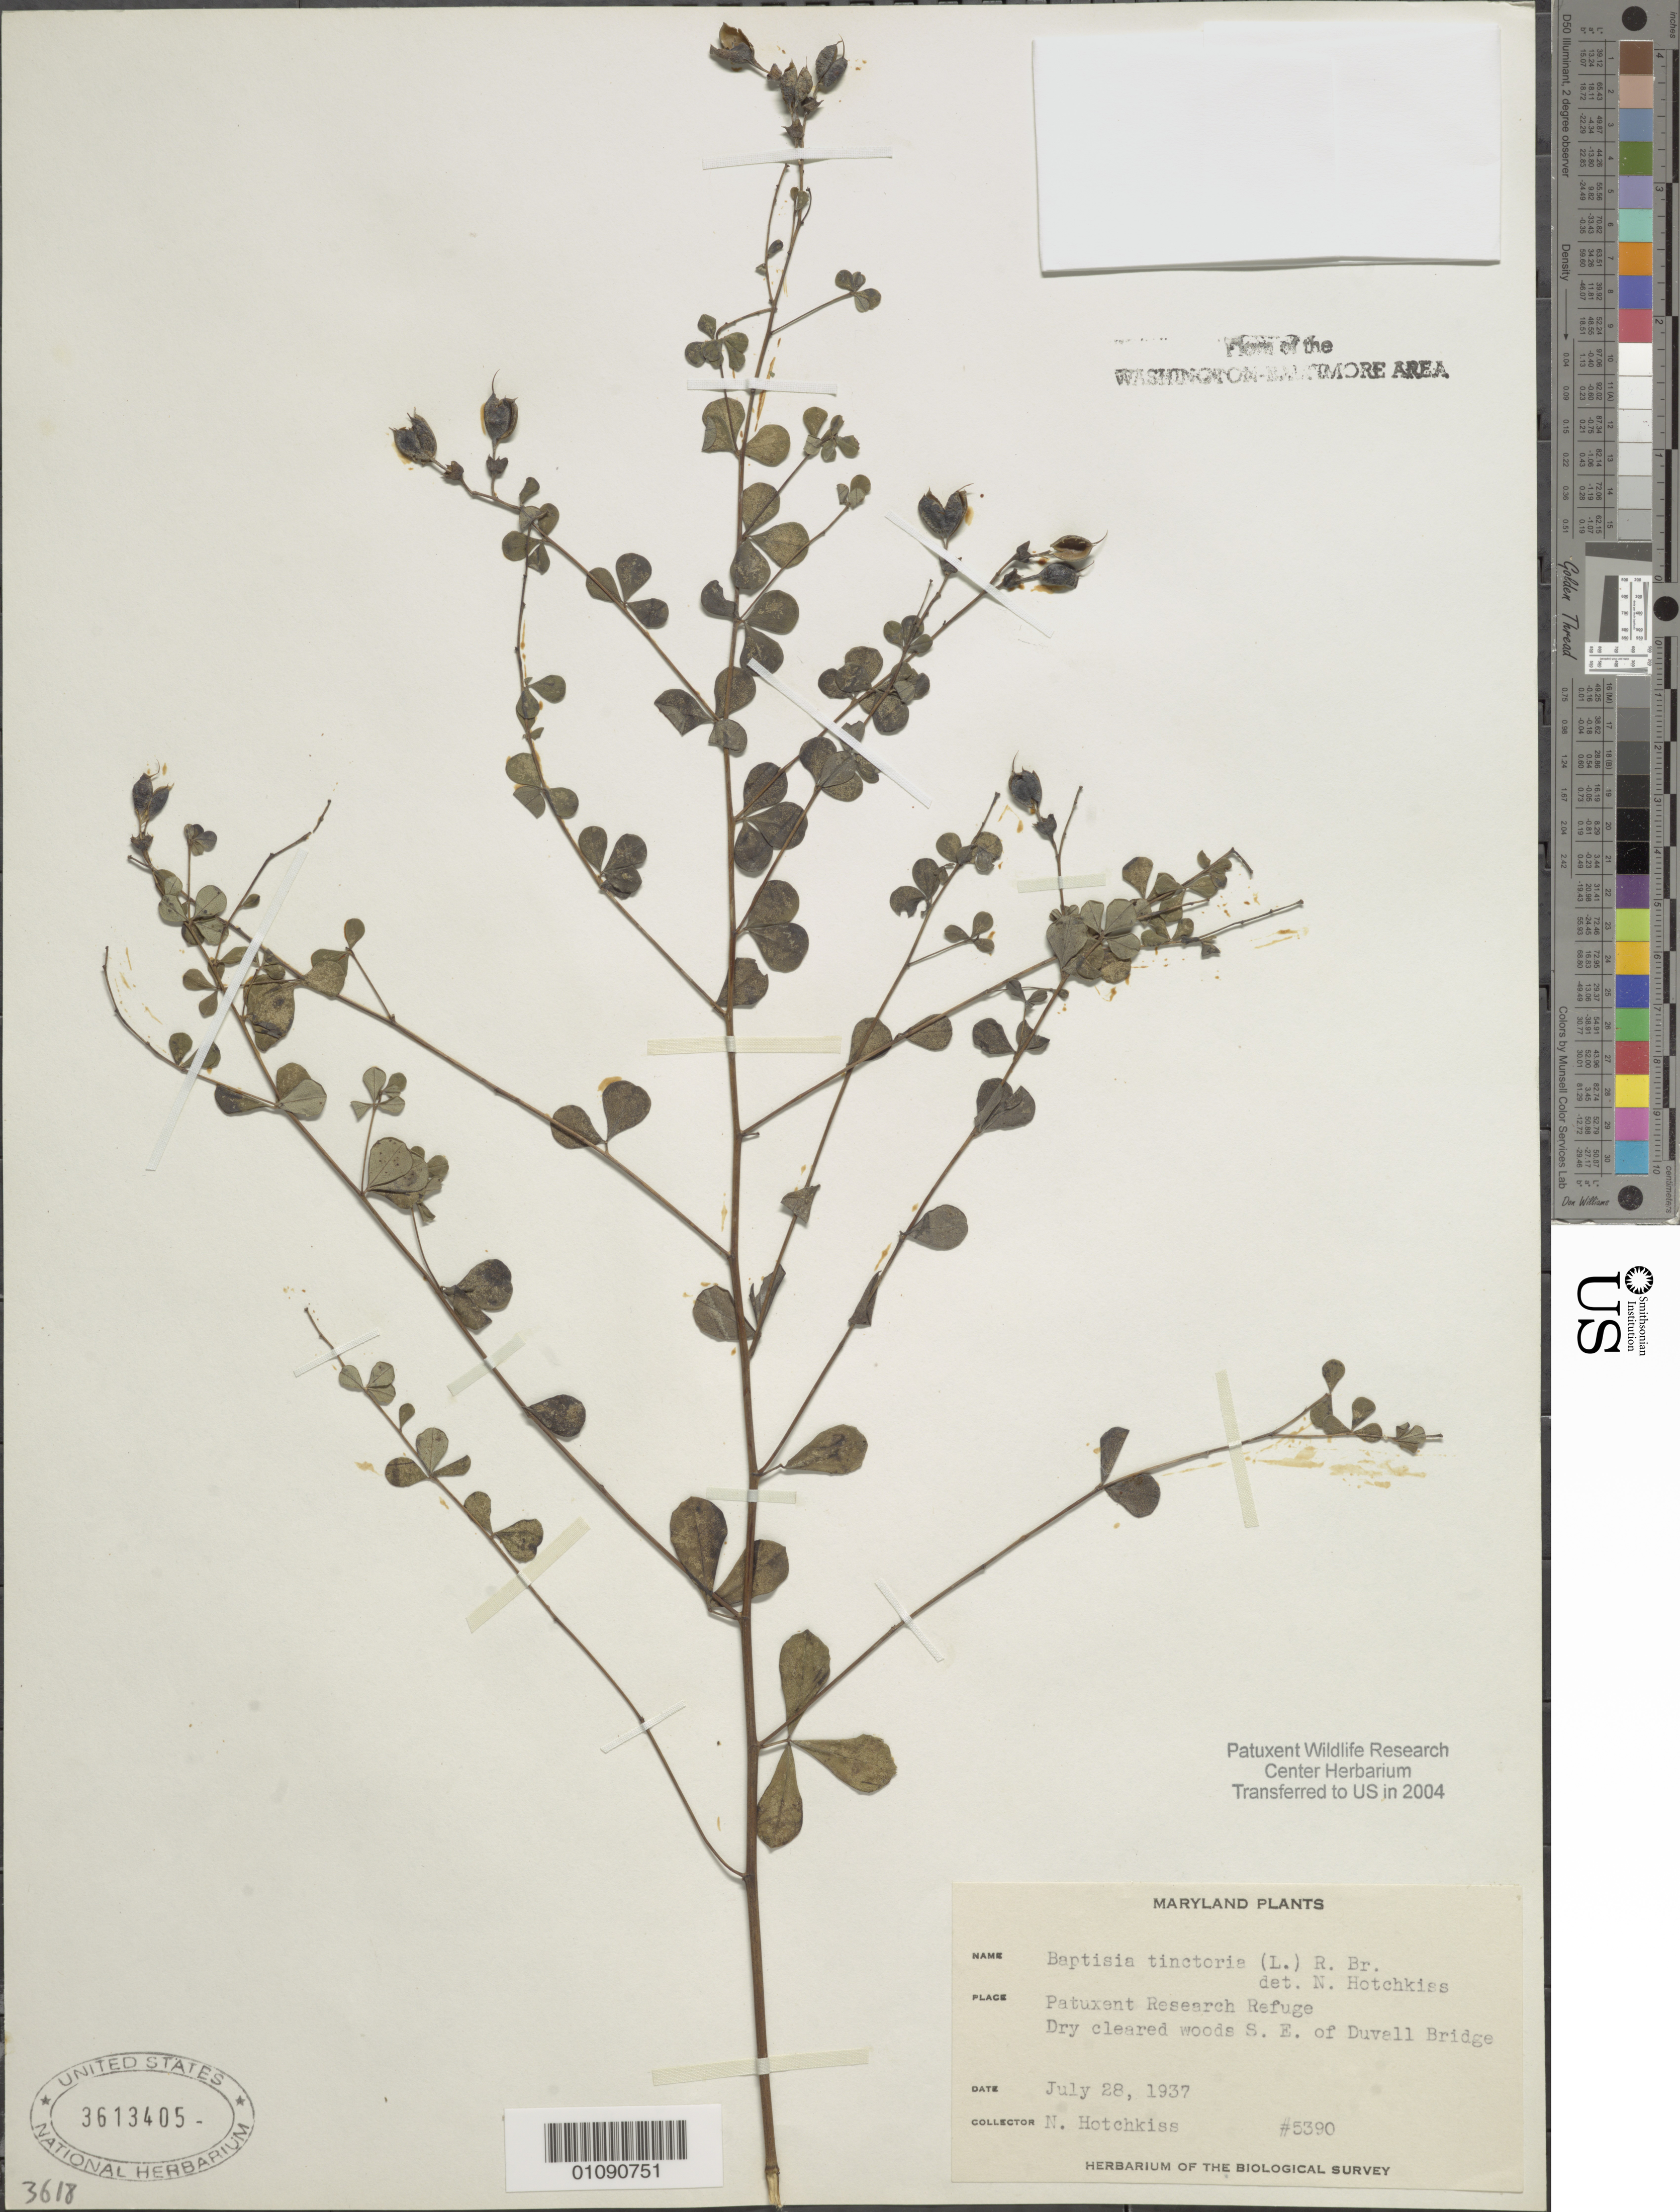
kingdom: Plantae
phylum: Tracheophyta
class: Magnoliopsida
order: Fabales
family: Fabaceae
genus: Baptisia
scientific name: Baptisia tinctoria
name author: (L.) R. Br.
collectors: N. Hotchkiss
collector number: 5390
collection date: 1937-07-28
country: United States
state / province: Maryland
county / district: Prince George's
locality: Patuxent Wildlife Refuge, S.E. of Duvall Bridge.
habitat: Dry cleared woods.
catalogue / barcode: US 3613405